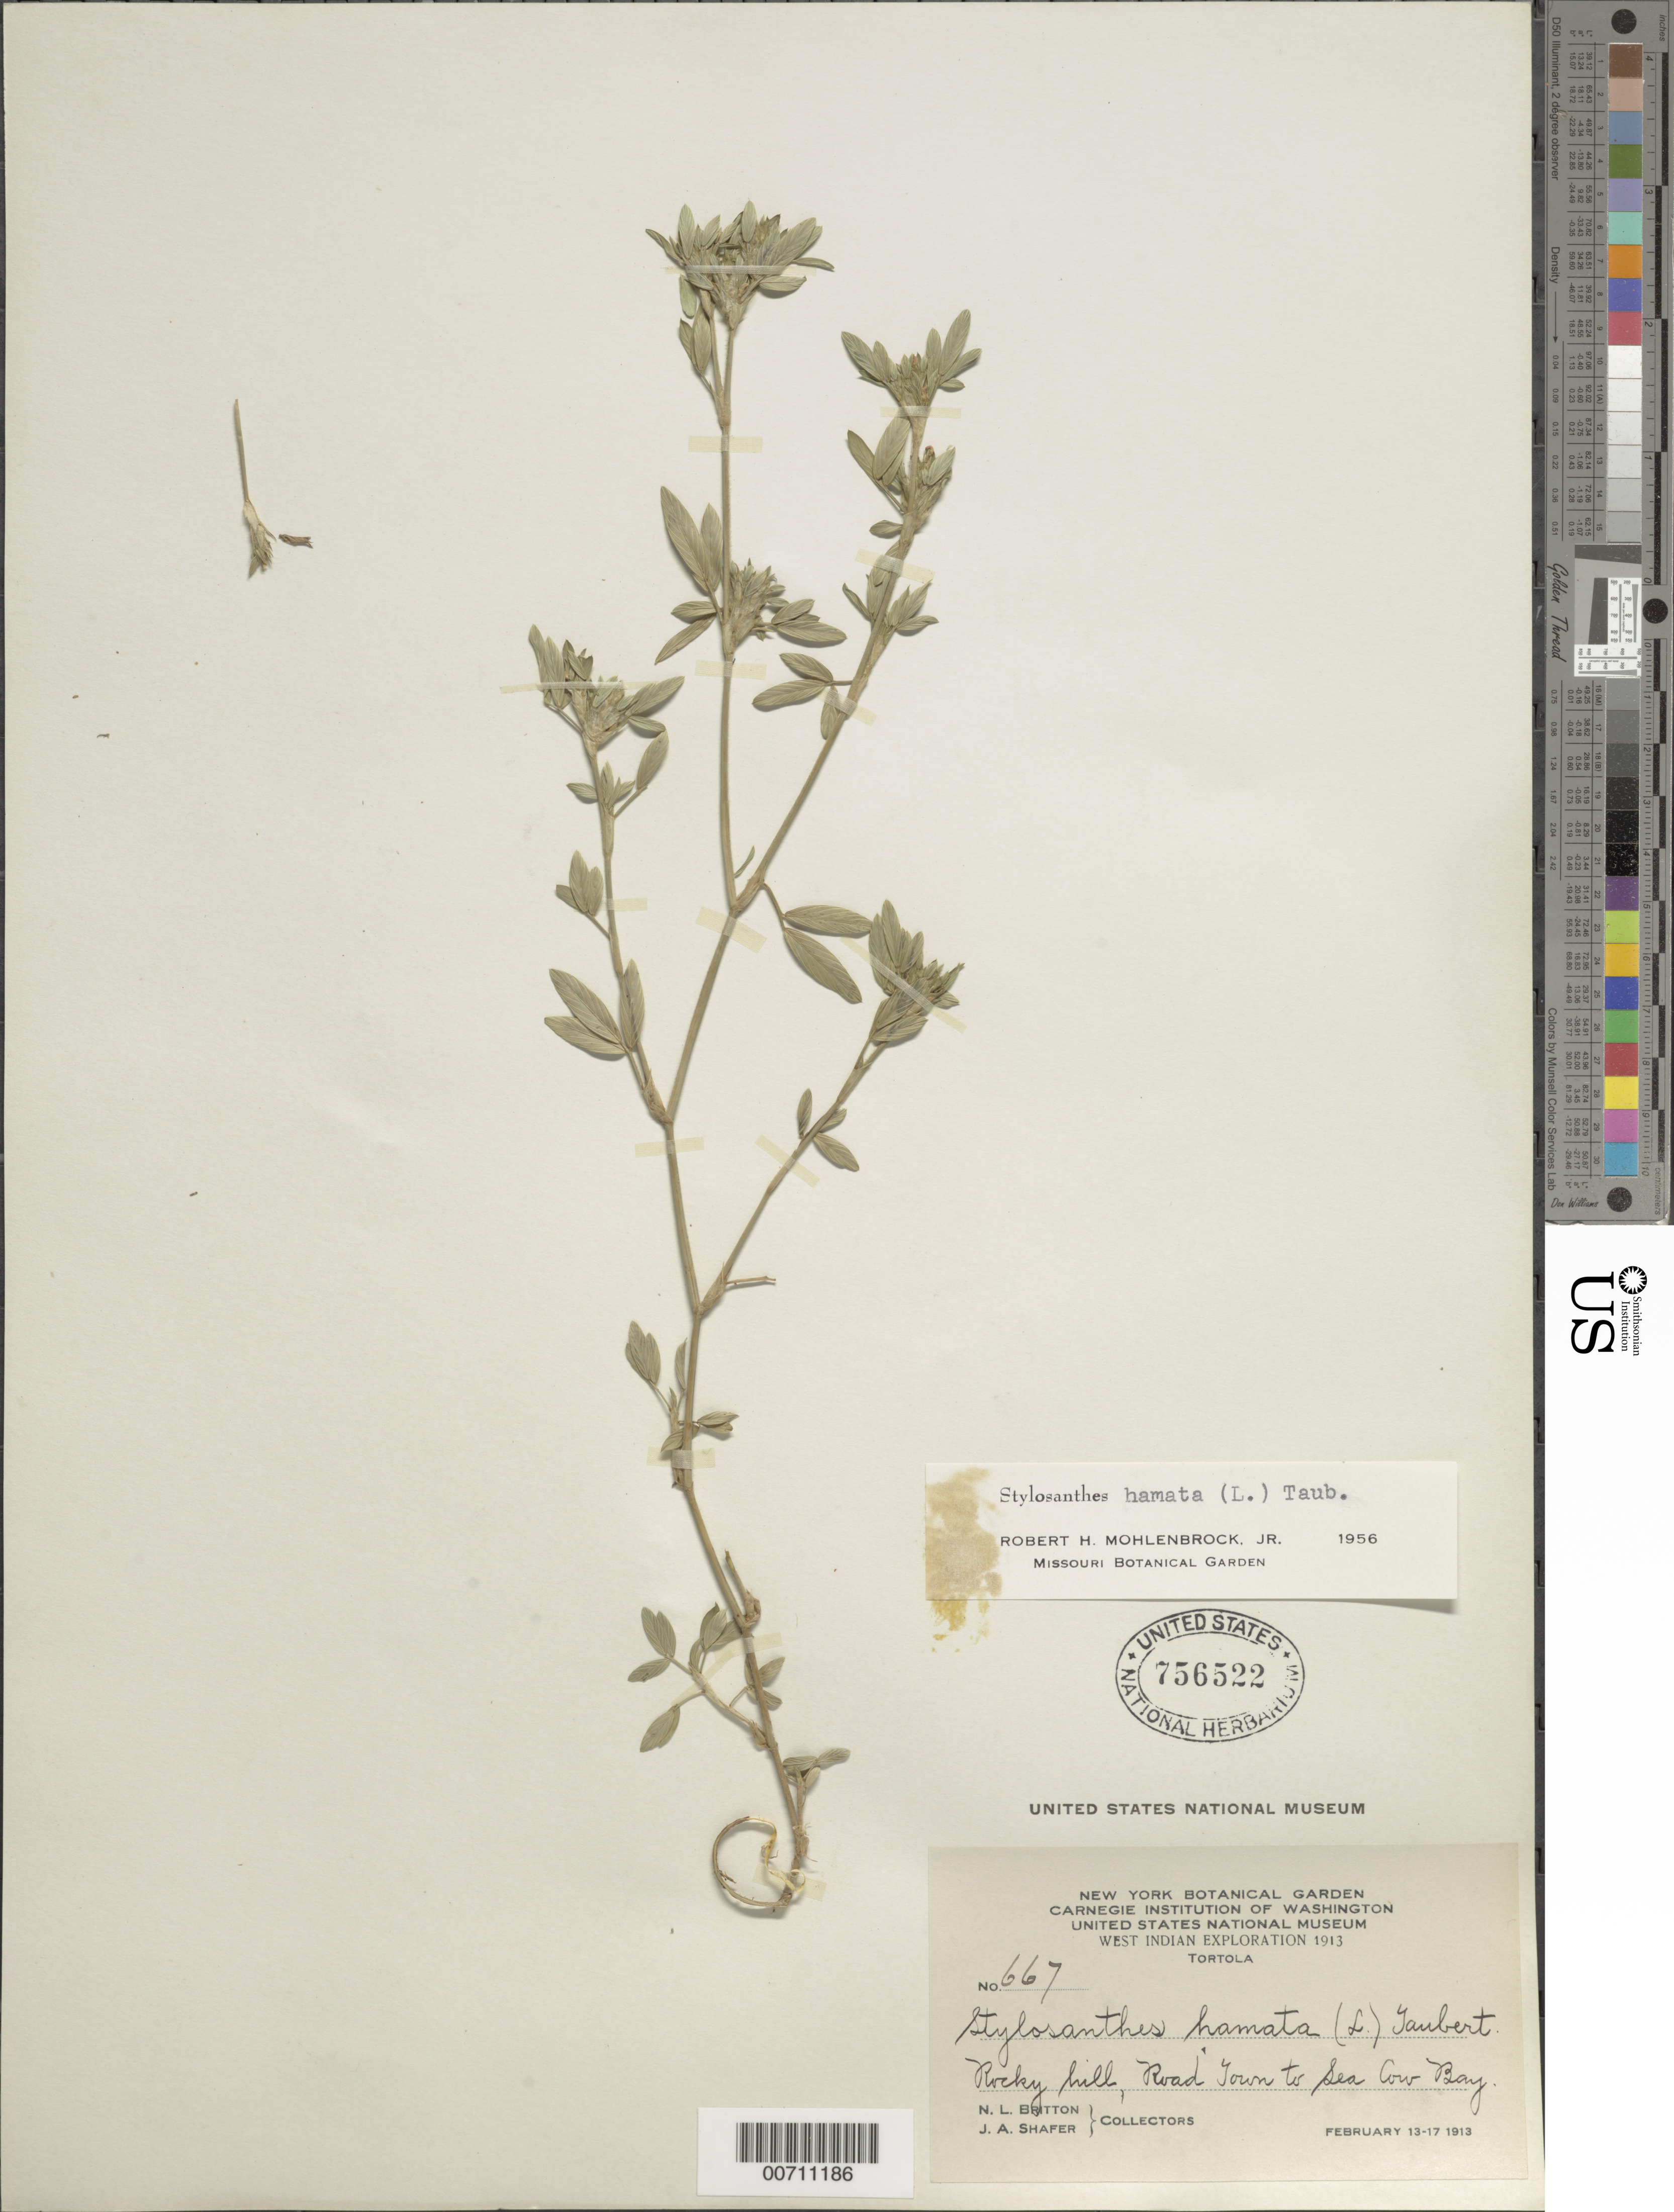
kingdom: Plantae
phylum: Tracheophyta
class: Magnoliopsida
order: Fabales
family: Fabaceae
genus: Stylosanthes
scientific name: Stylosanthes hamata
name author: (L.) Taub.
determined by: Mohlenbrock, Robert H., Jr.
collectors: N. Britton & J. A. Shafer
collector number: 667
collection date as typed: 13 Feb 1913 to 17 Feb 1913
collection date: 1913-02-13/1913-02-17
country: British Virgin Islands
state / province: Tortola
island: Tortola Island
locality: Road Town to Sea Cow Bay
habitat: Rocky hill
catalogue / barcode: US 756522